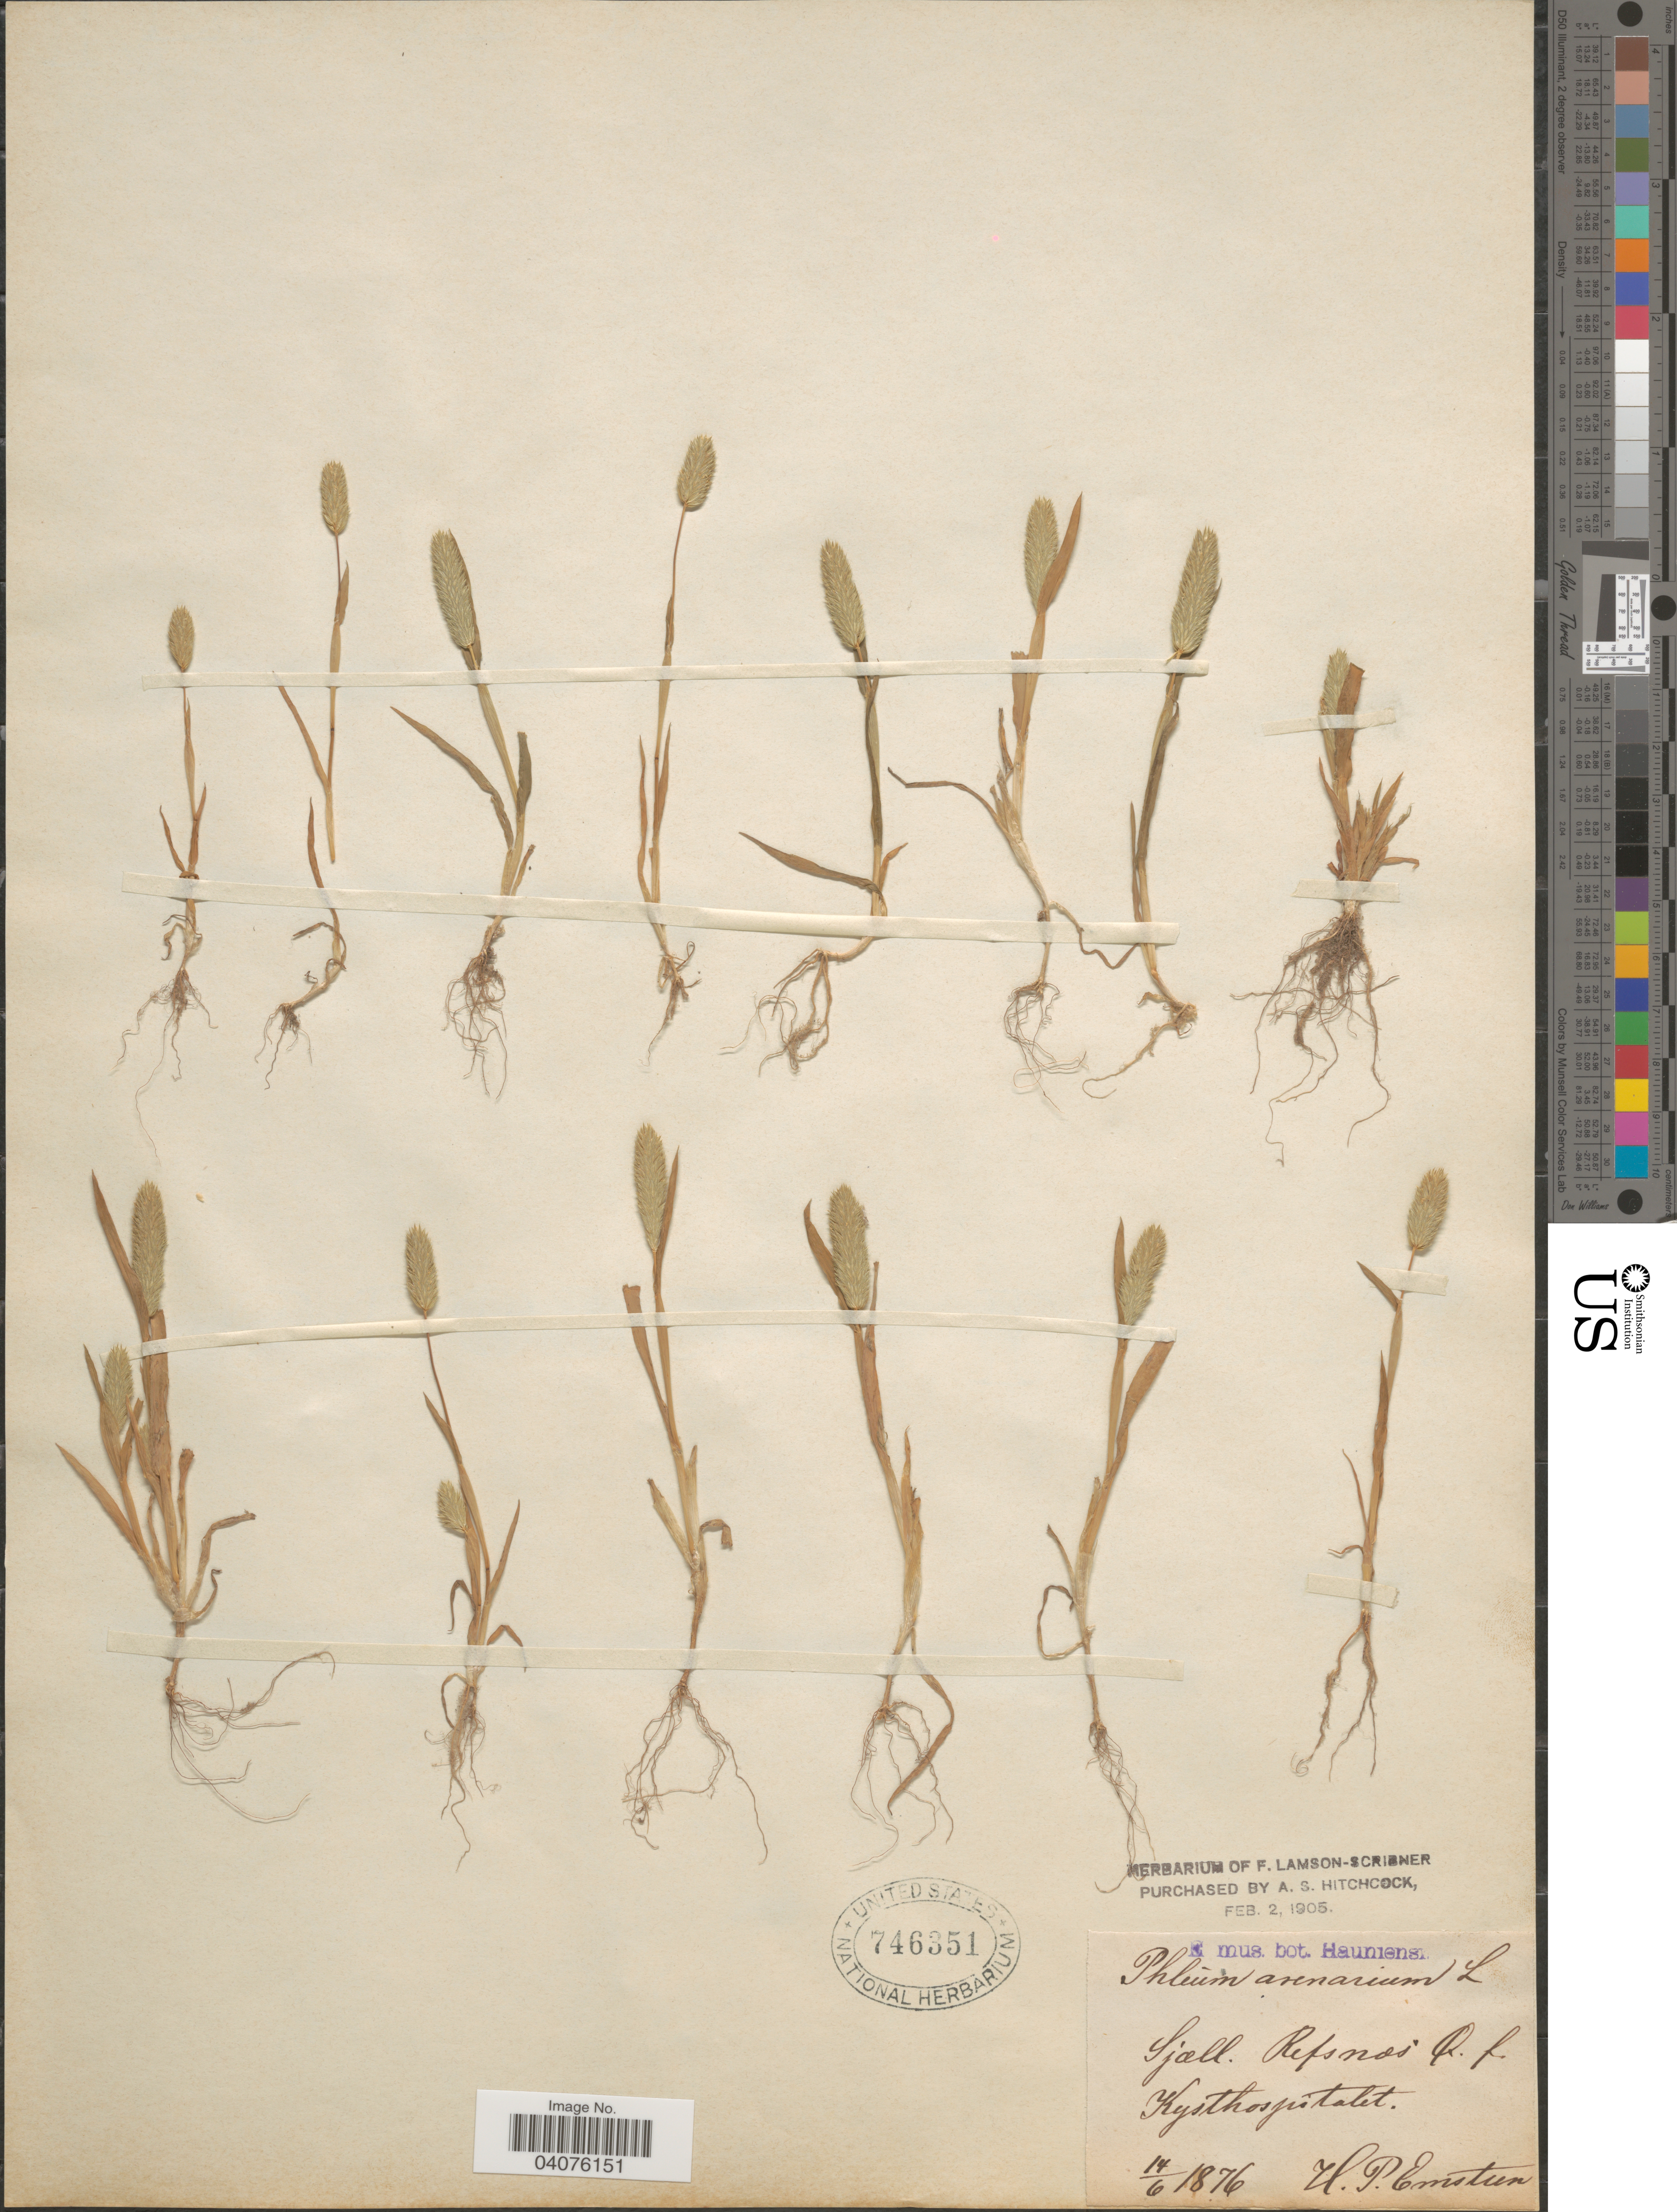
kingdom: Plantae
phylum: Tracheophyta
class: Liliopsida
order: Poales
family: Poaceae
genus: Phleum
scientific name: Phleum arenarium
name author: L.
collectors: H. Emsien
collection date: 1876-06-14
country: Norway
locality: Sjæll. Refsnos. Q.F. Kysthosjitalet.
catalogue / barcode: US 746351